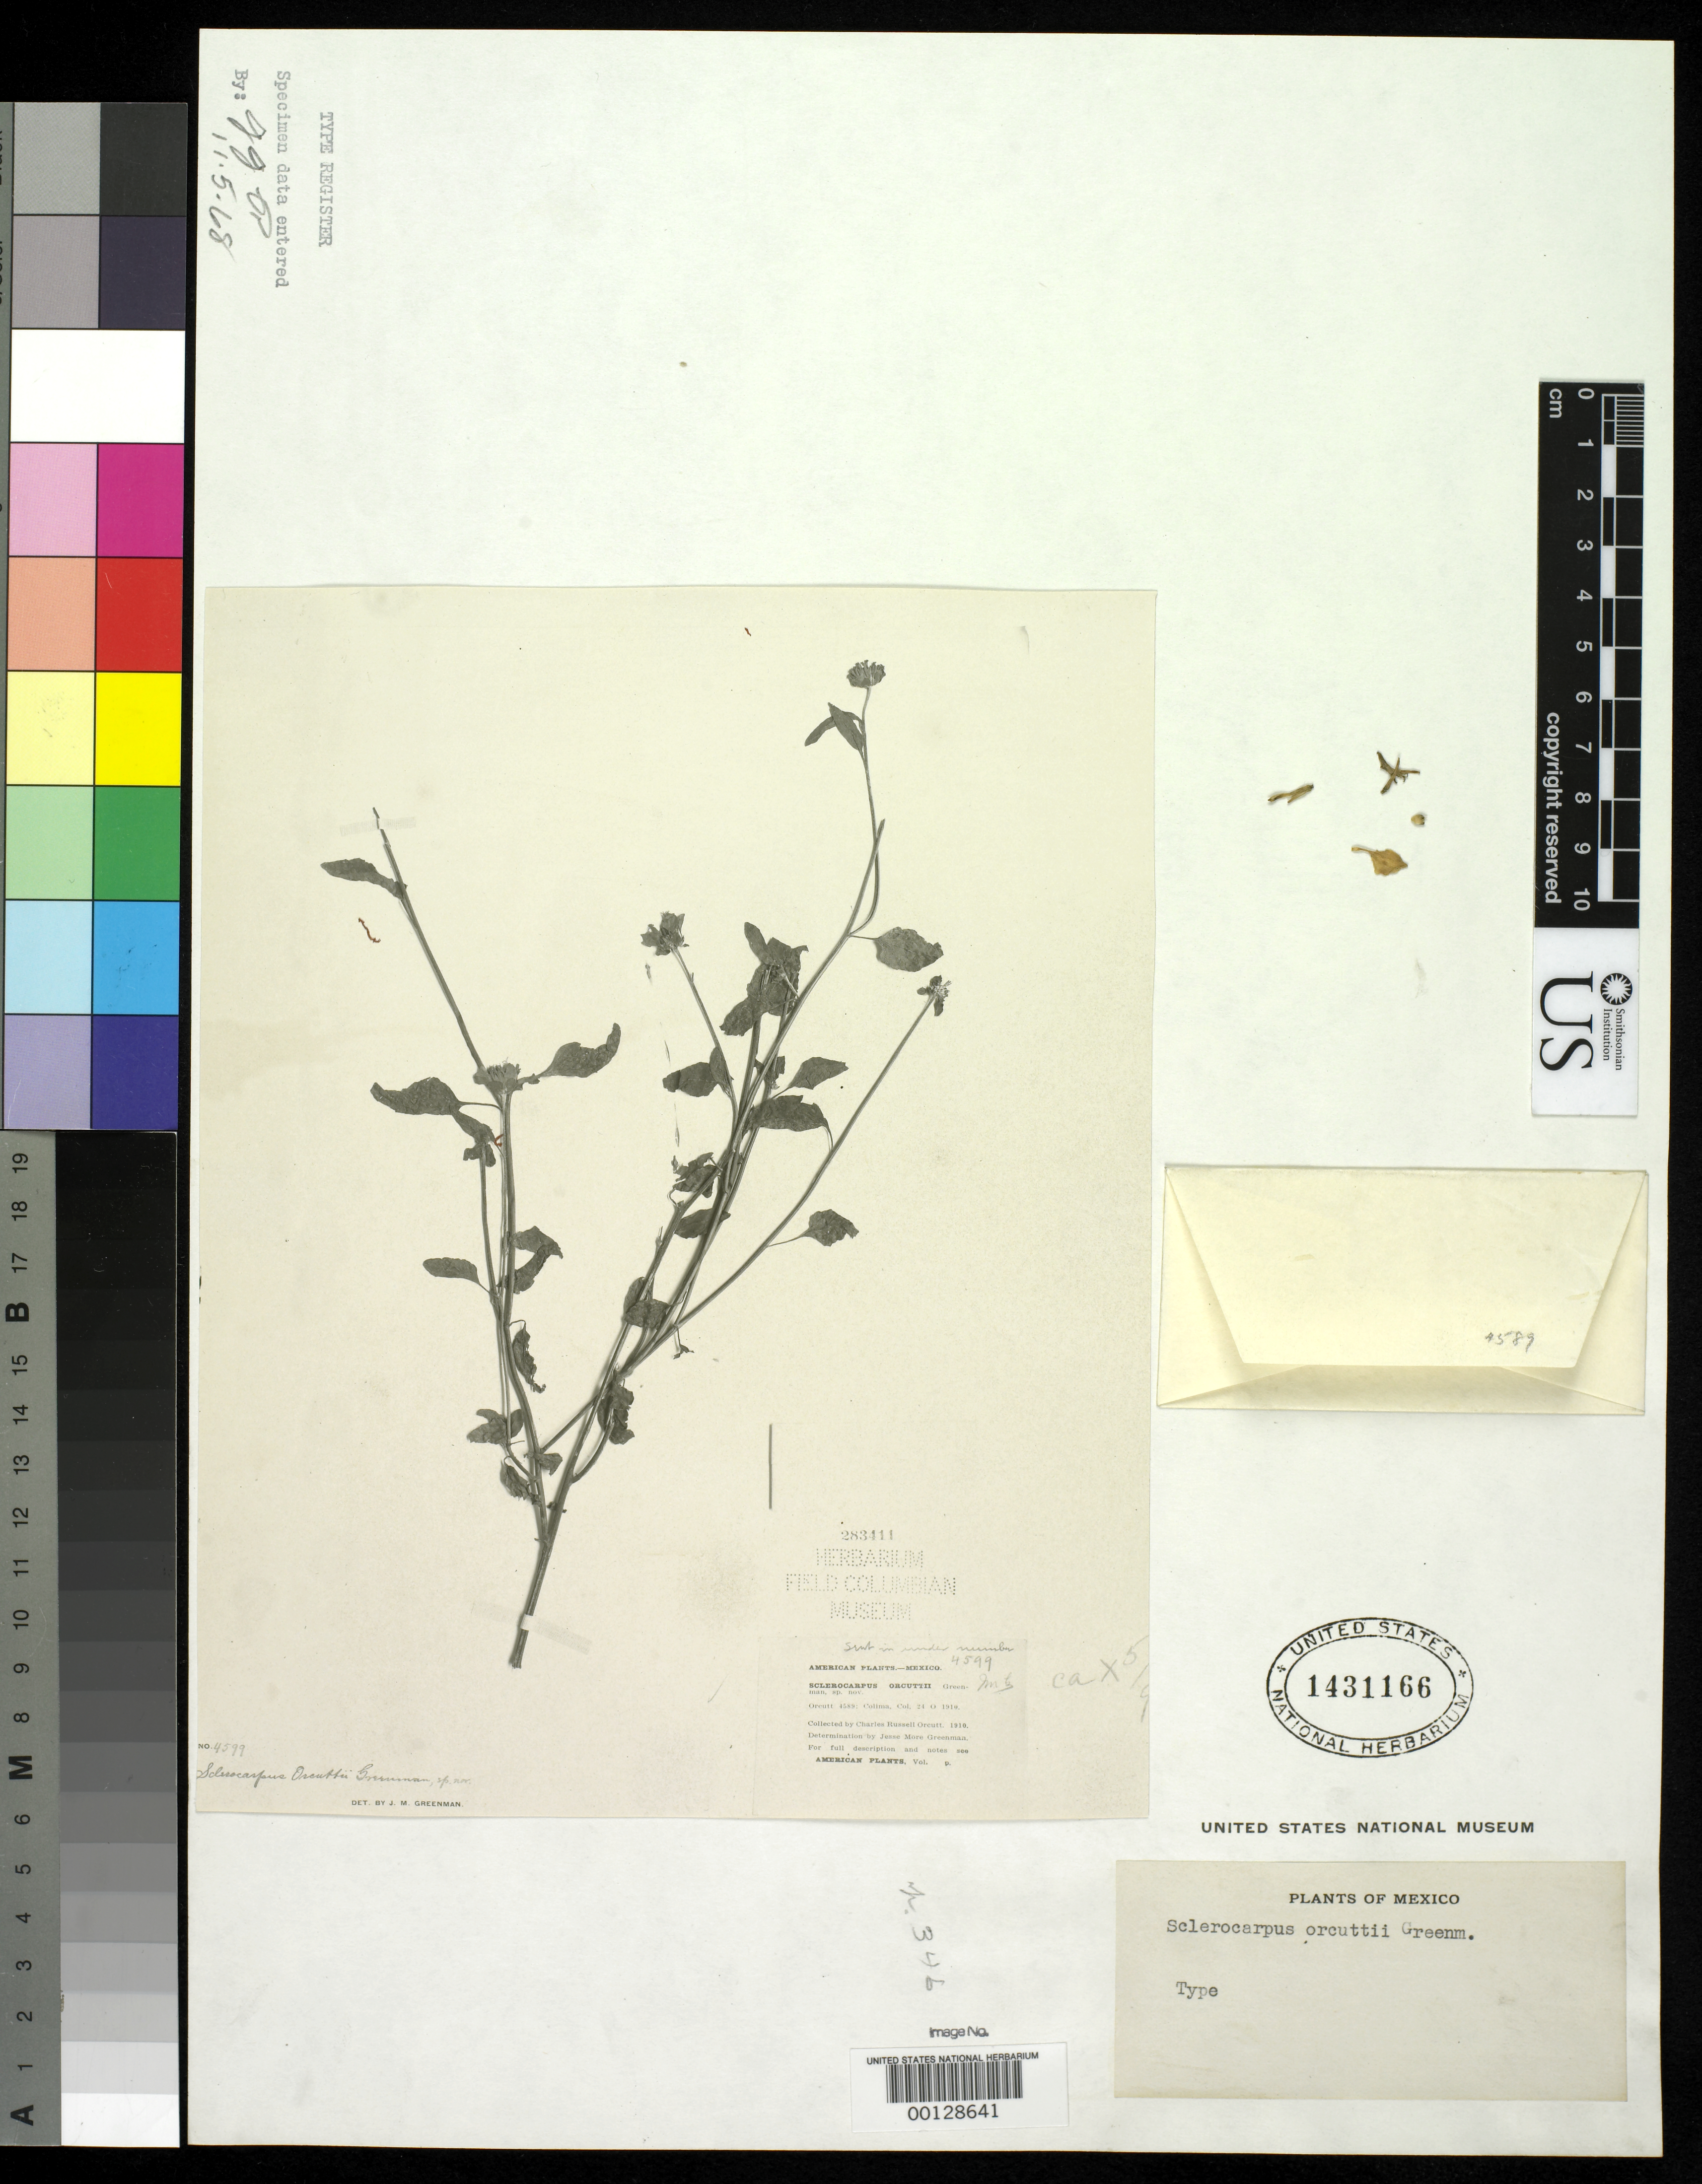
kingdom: Plantae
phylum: Tracheophyta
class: Magnoliopsida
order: Asterales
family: Asteraceae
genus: Sclerocarpus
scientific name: Sclerocarpus orcuttii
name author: Greenm.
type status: Isotype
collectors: C. R. Orcutt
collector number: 4599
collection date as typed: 24 Oct 1910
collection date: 1910-10-24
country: Mexico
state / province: Colima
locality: Colima.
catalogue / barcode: US 1431166